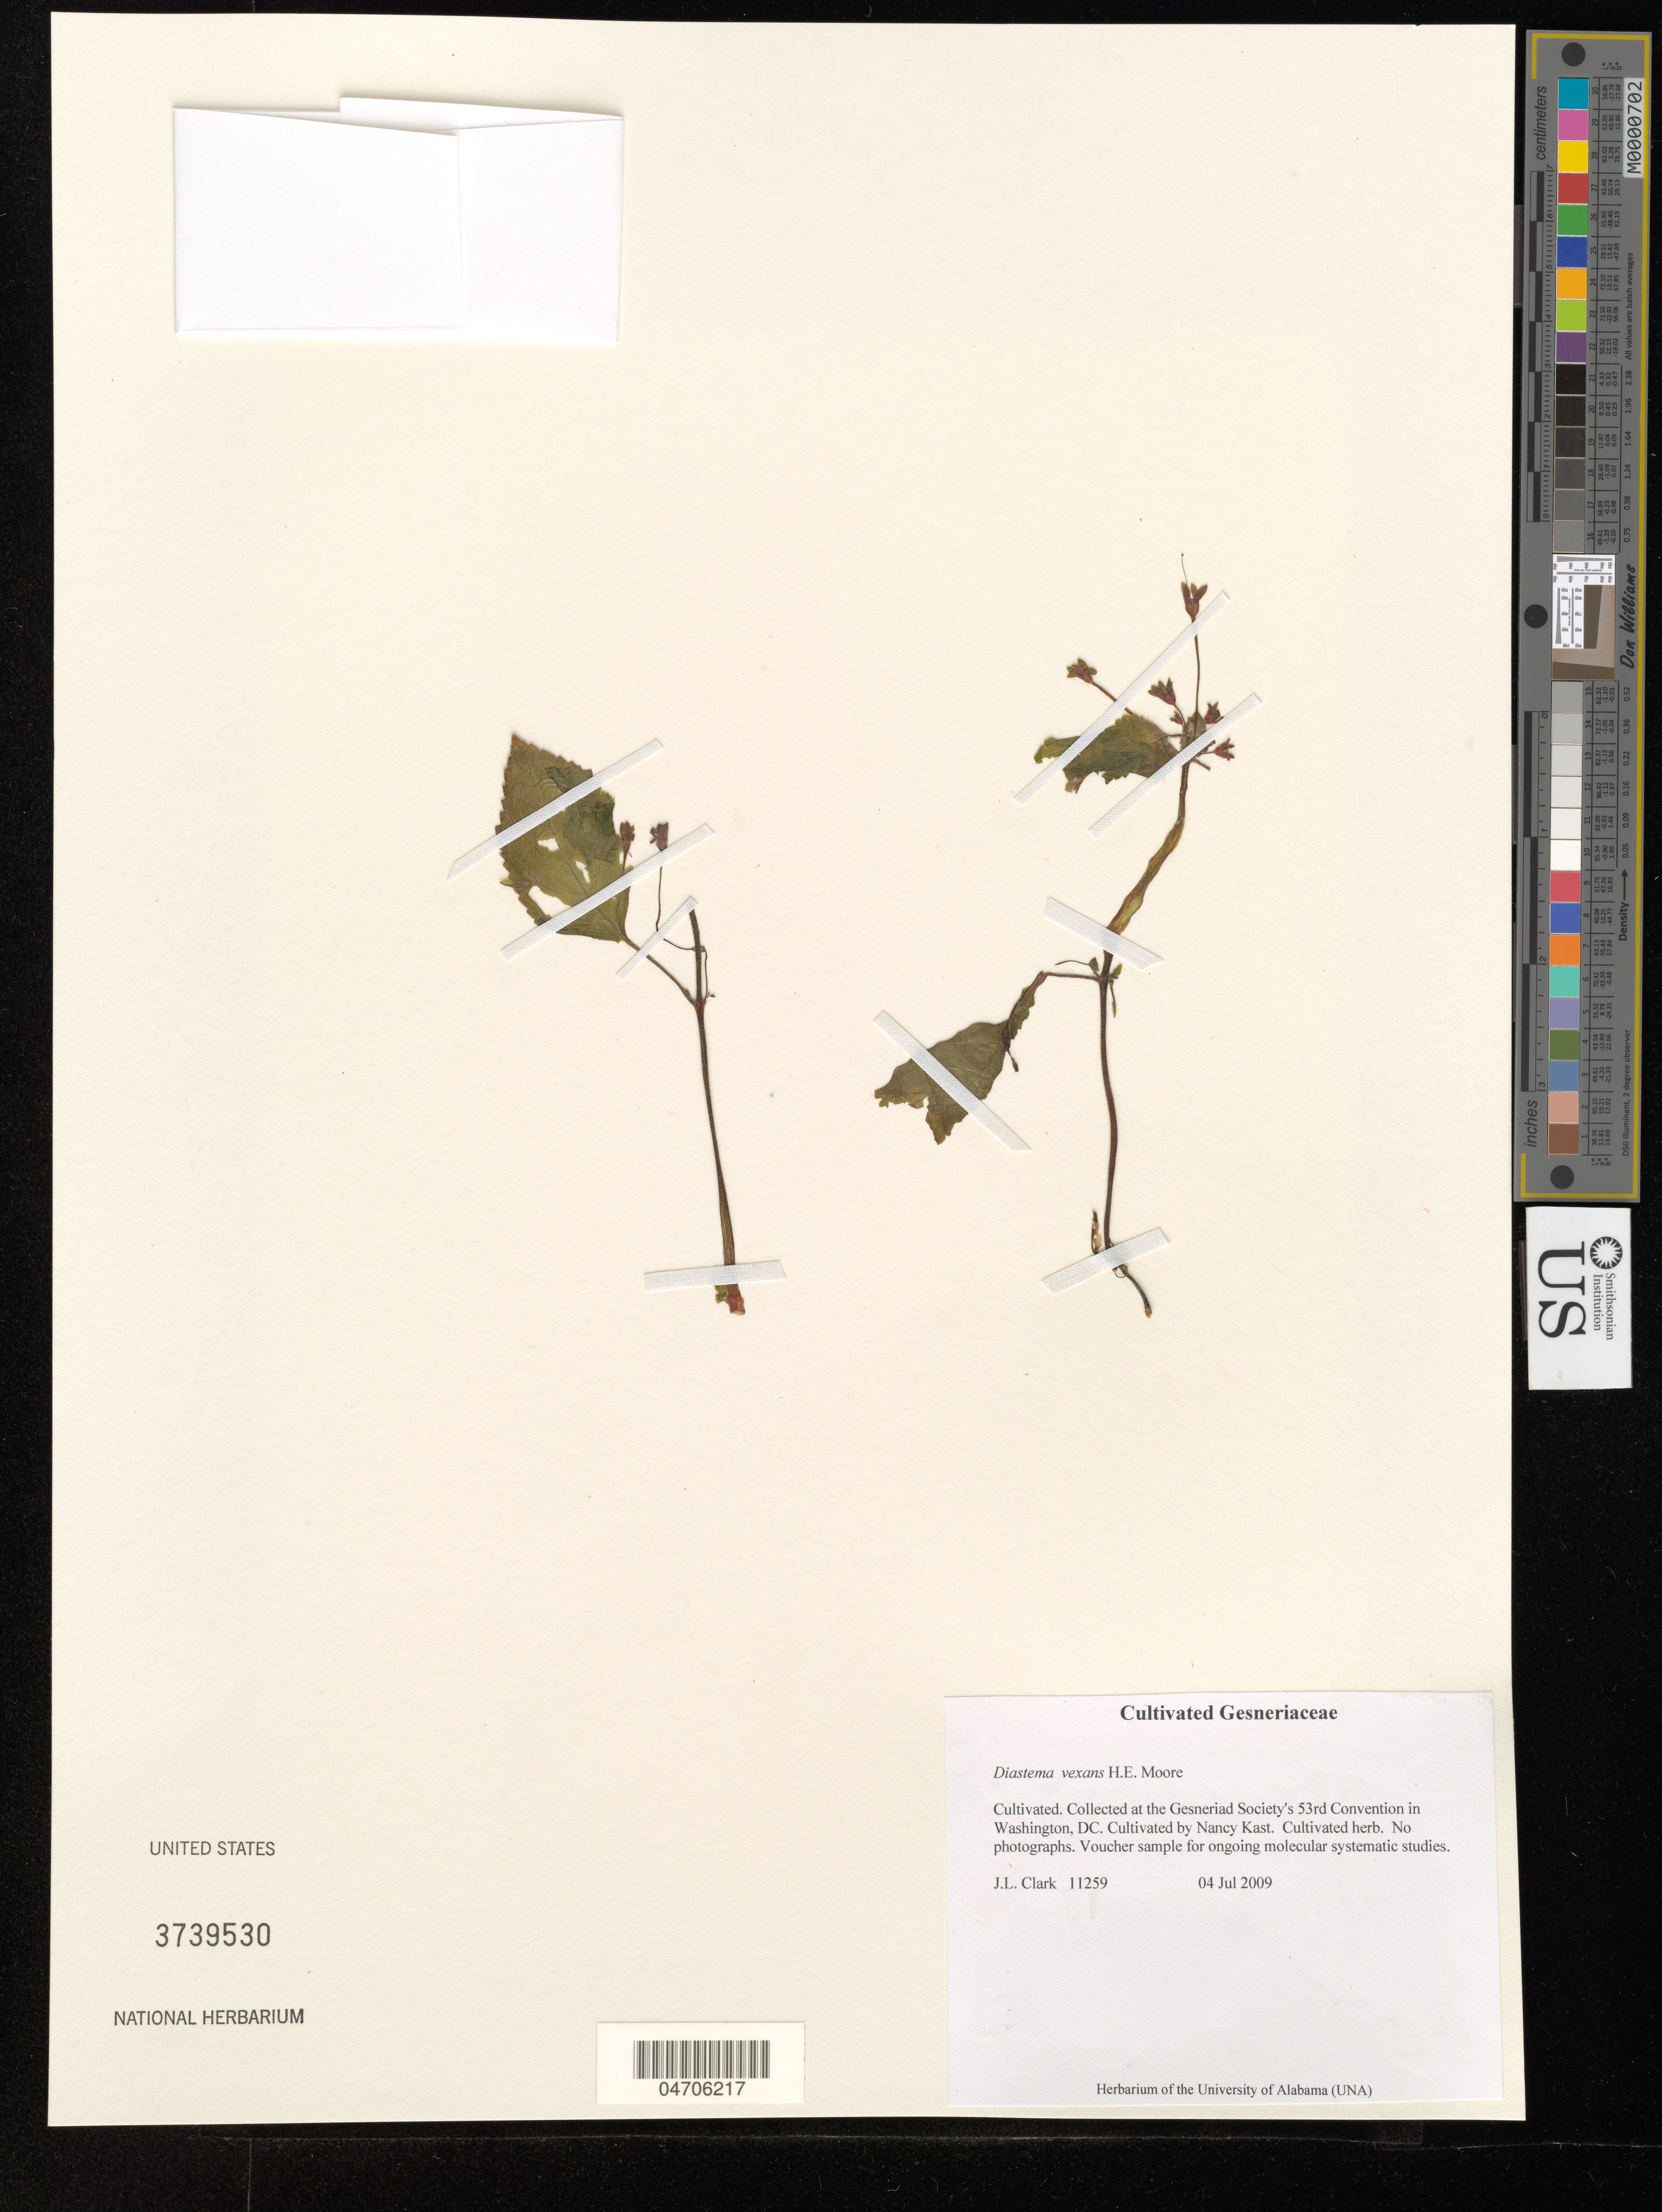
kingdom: Plantae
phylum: Tracheophyta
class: Magnoliopsida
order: Lamiales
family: Gesneriaceae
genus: Diastema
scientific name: Diastema vexans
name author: H.E. Moore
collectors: J. L. Clark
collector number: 11259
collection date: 2009-07-04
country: United States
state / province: District of Columbia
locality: The Gesneriad Society's 53rd Convention in Washington, DC.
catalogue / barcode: US 3739530